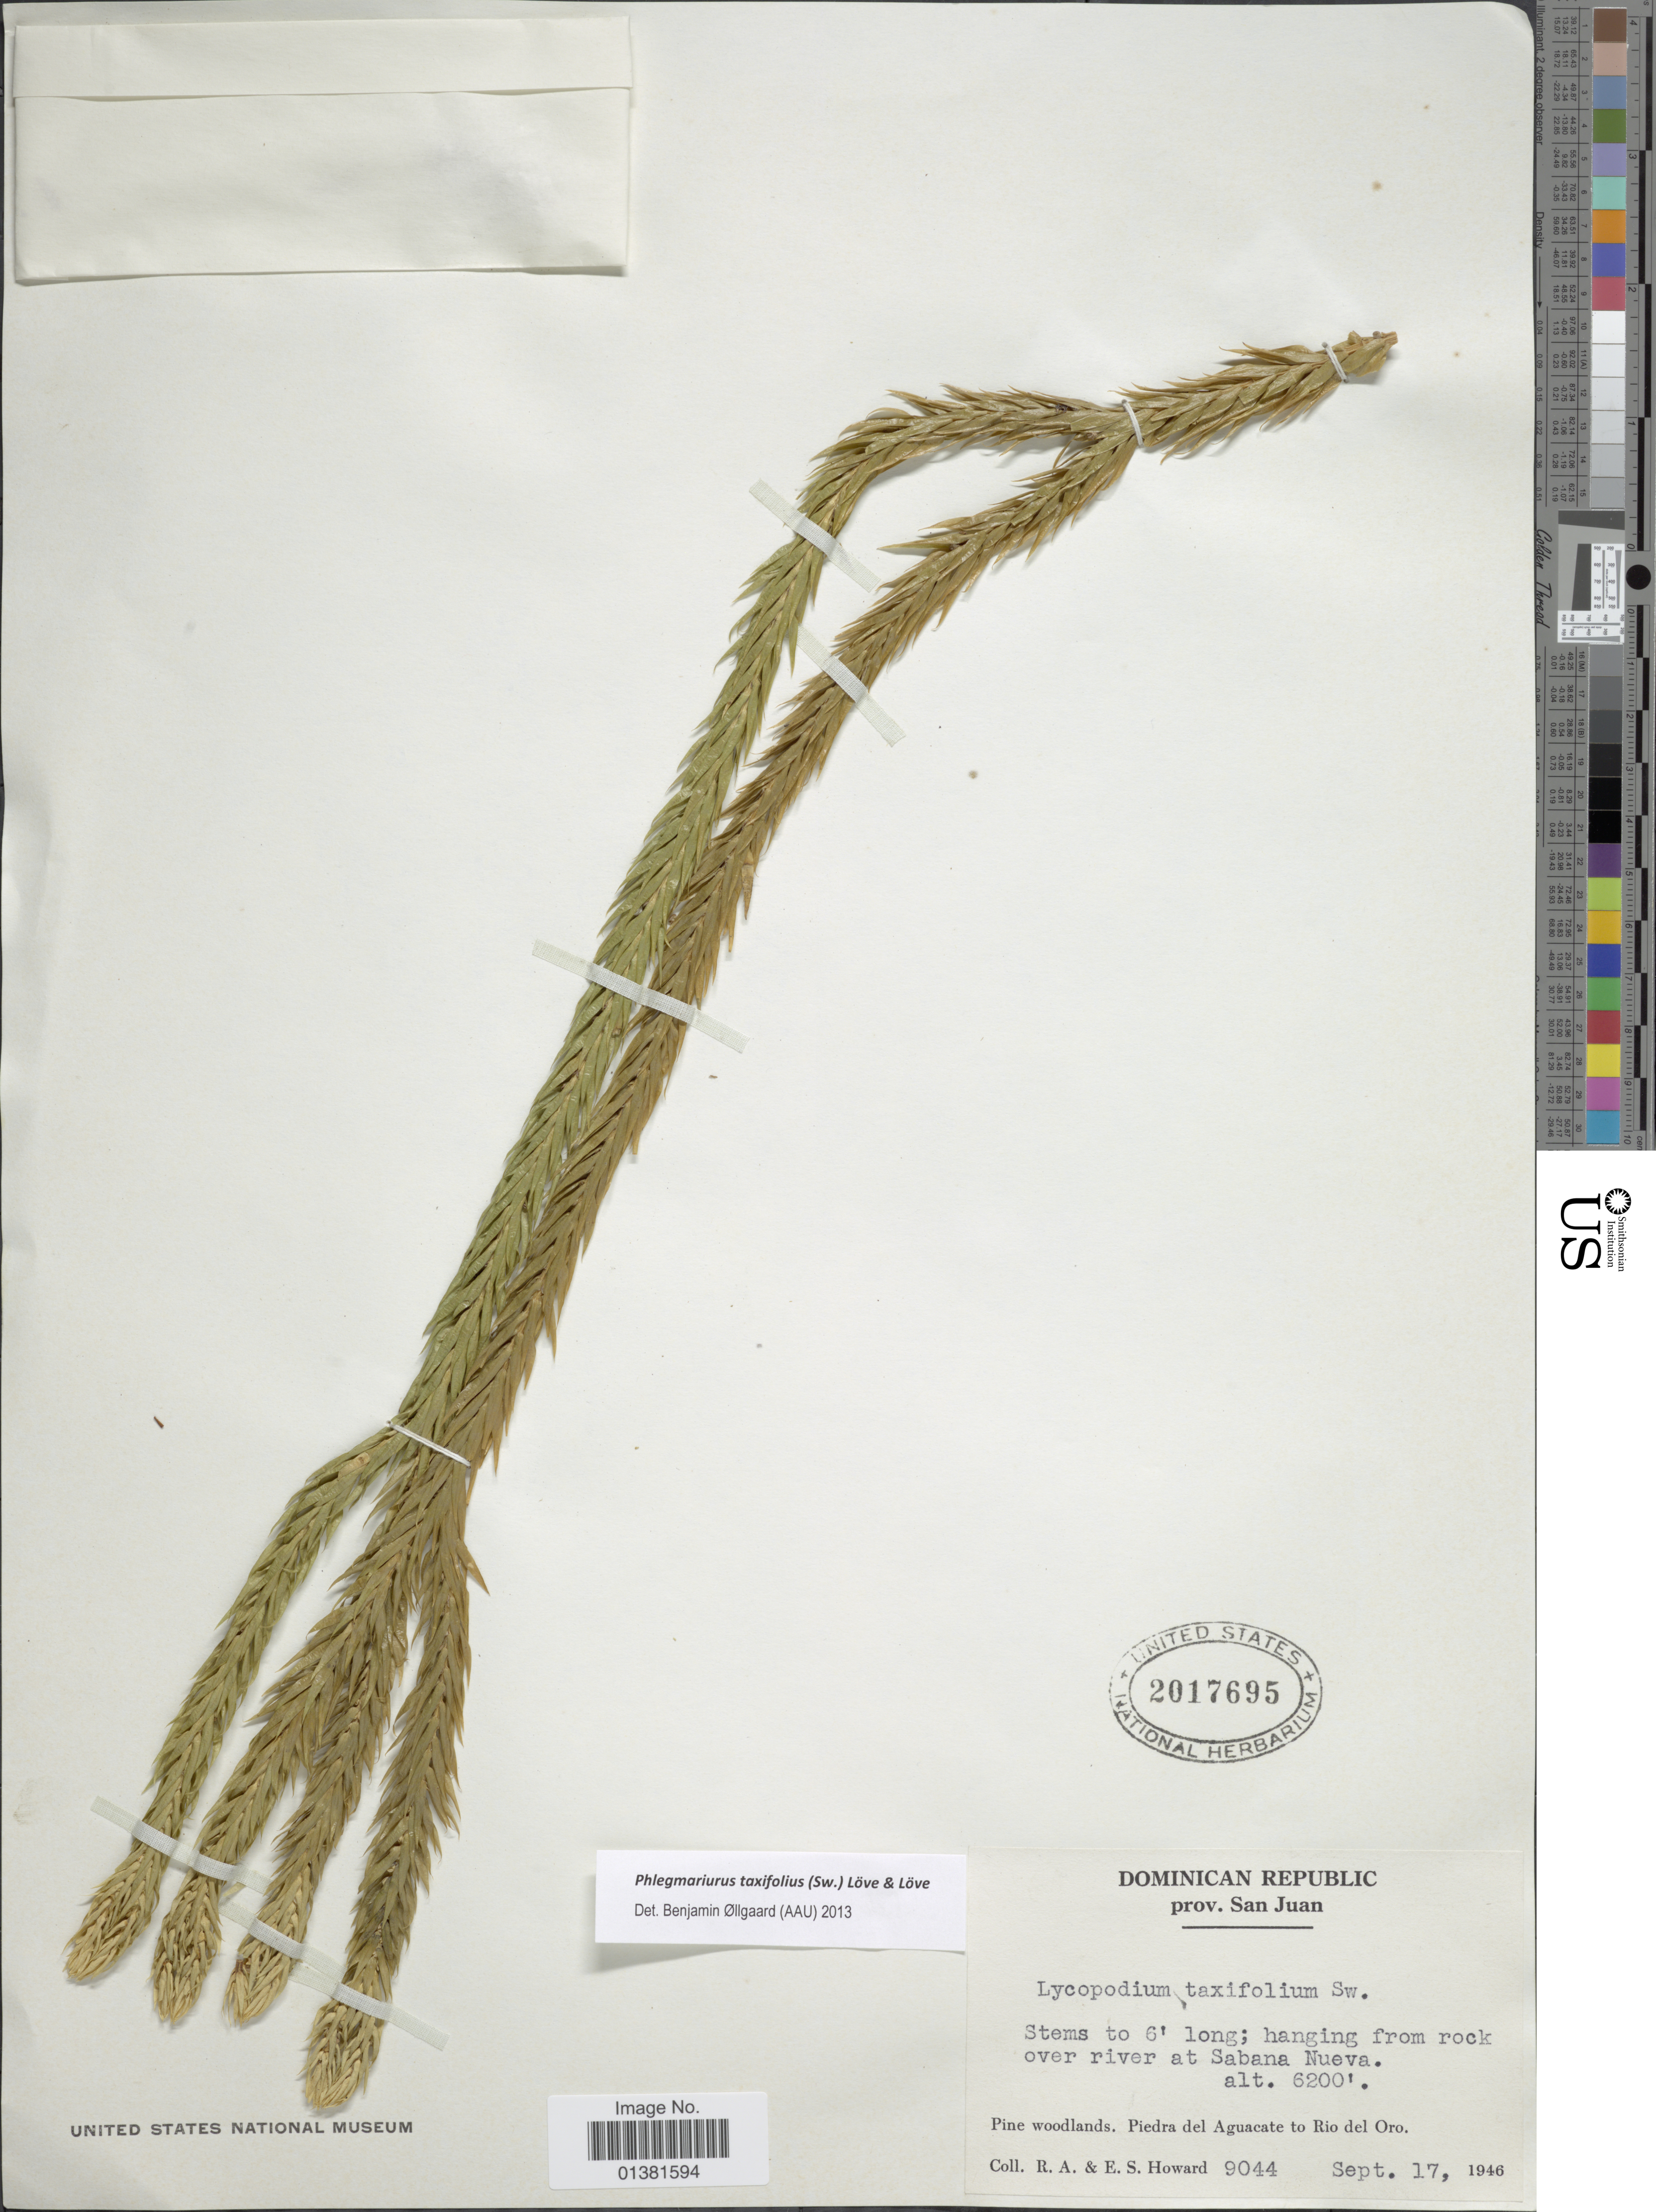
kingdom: Plantae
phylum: Tracheophyta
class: Lycopodiopsida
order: Lycopodiales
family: Lycopodiaceae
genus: Phlegmariurus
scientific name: Phlegmariurus taxifolius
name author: (Sw.) Á. Löve & D. Löve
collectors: R. A. Howard & E. S. Howard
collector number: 9044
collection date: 1946-09-17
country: Dominican Republic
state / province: San Juan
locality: Pine woodlands, Piedra del Aguacate to Rio del Oro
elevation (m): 1890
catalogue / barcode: US 2017695